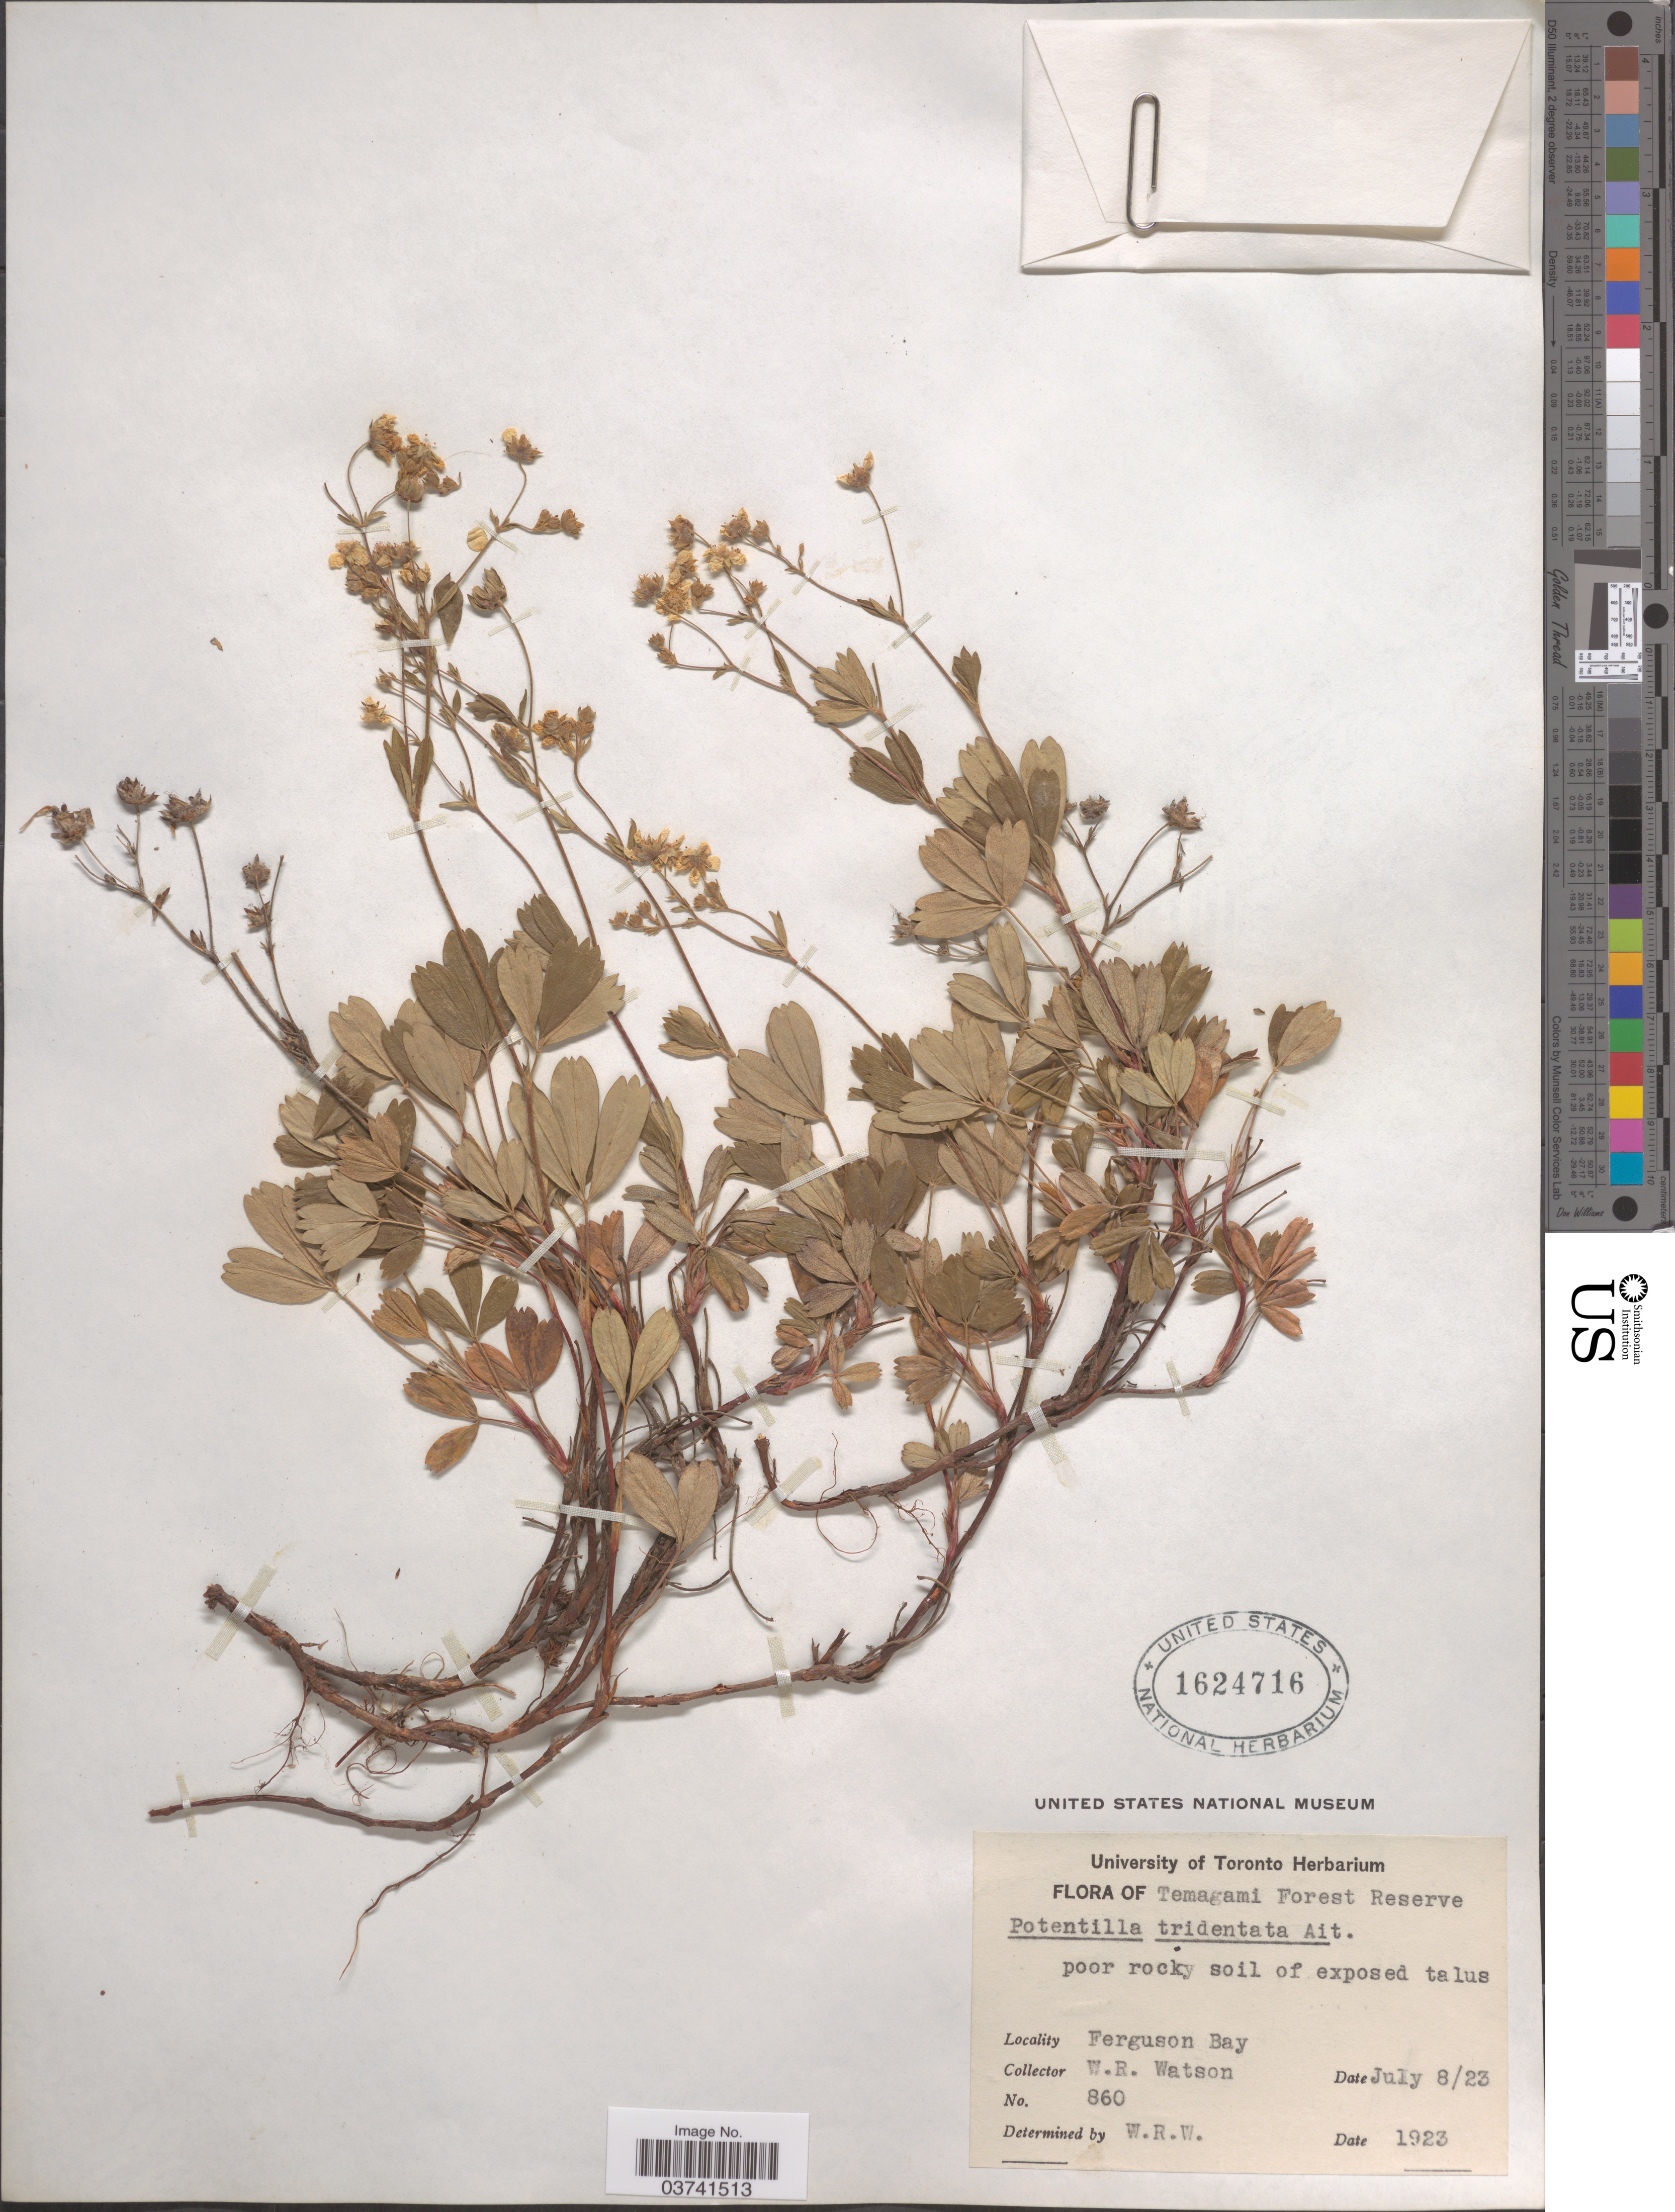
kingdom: Plantae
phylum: Tracheophyta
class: Magnoliopsida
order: Rosales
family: Rosaceae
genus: Potentilla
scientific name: Potentilla tridentata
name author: Aiton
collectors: W. R. Watson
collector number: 860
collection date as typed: Transcribed d/m/y: 8/7/23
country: Canada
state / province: Ontario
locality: Temagami Forest Reserve. Ferguson Bay.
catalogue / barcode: US 1624716